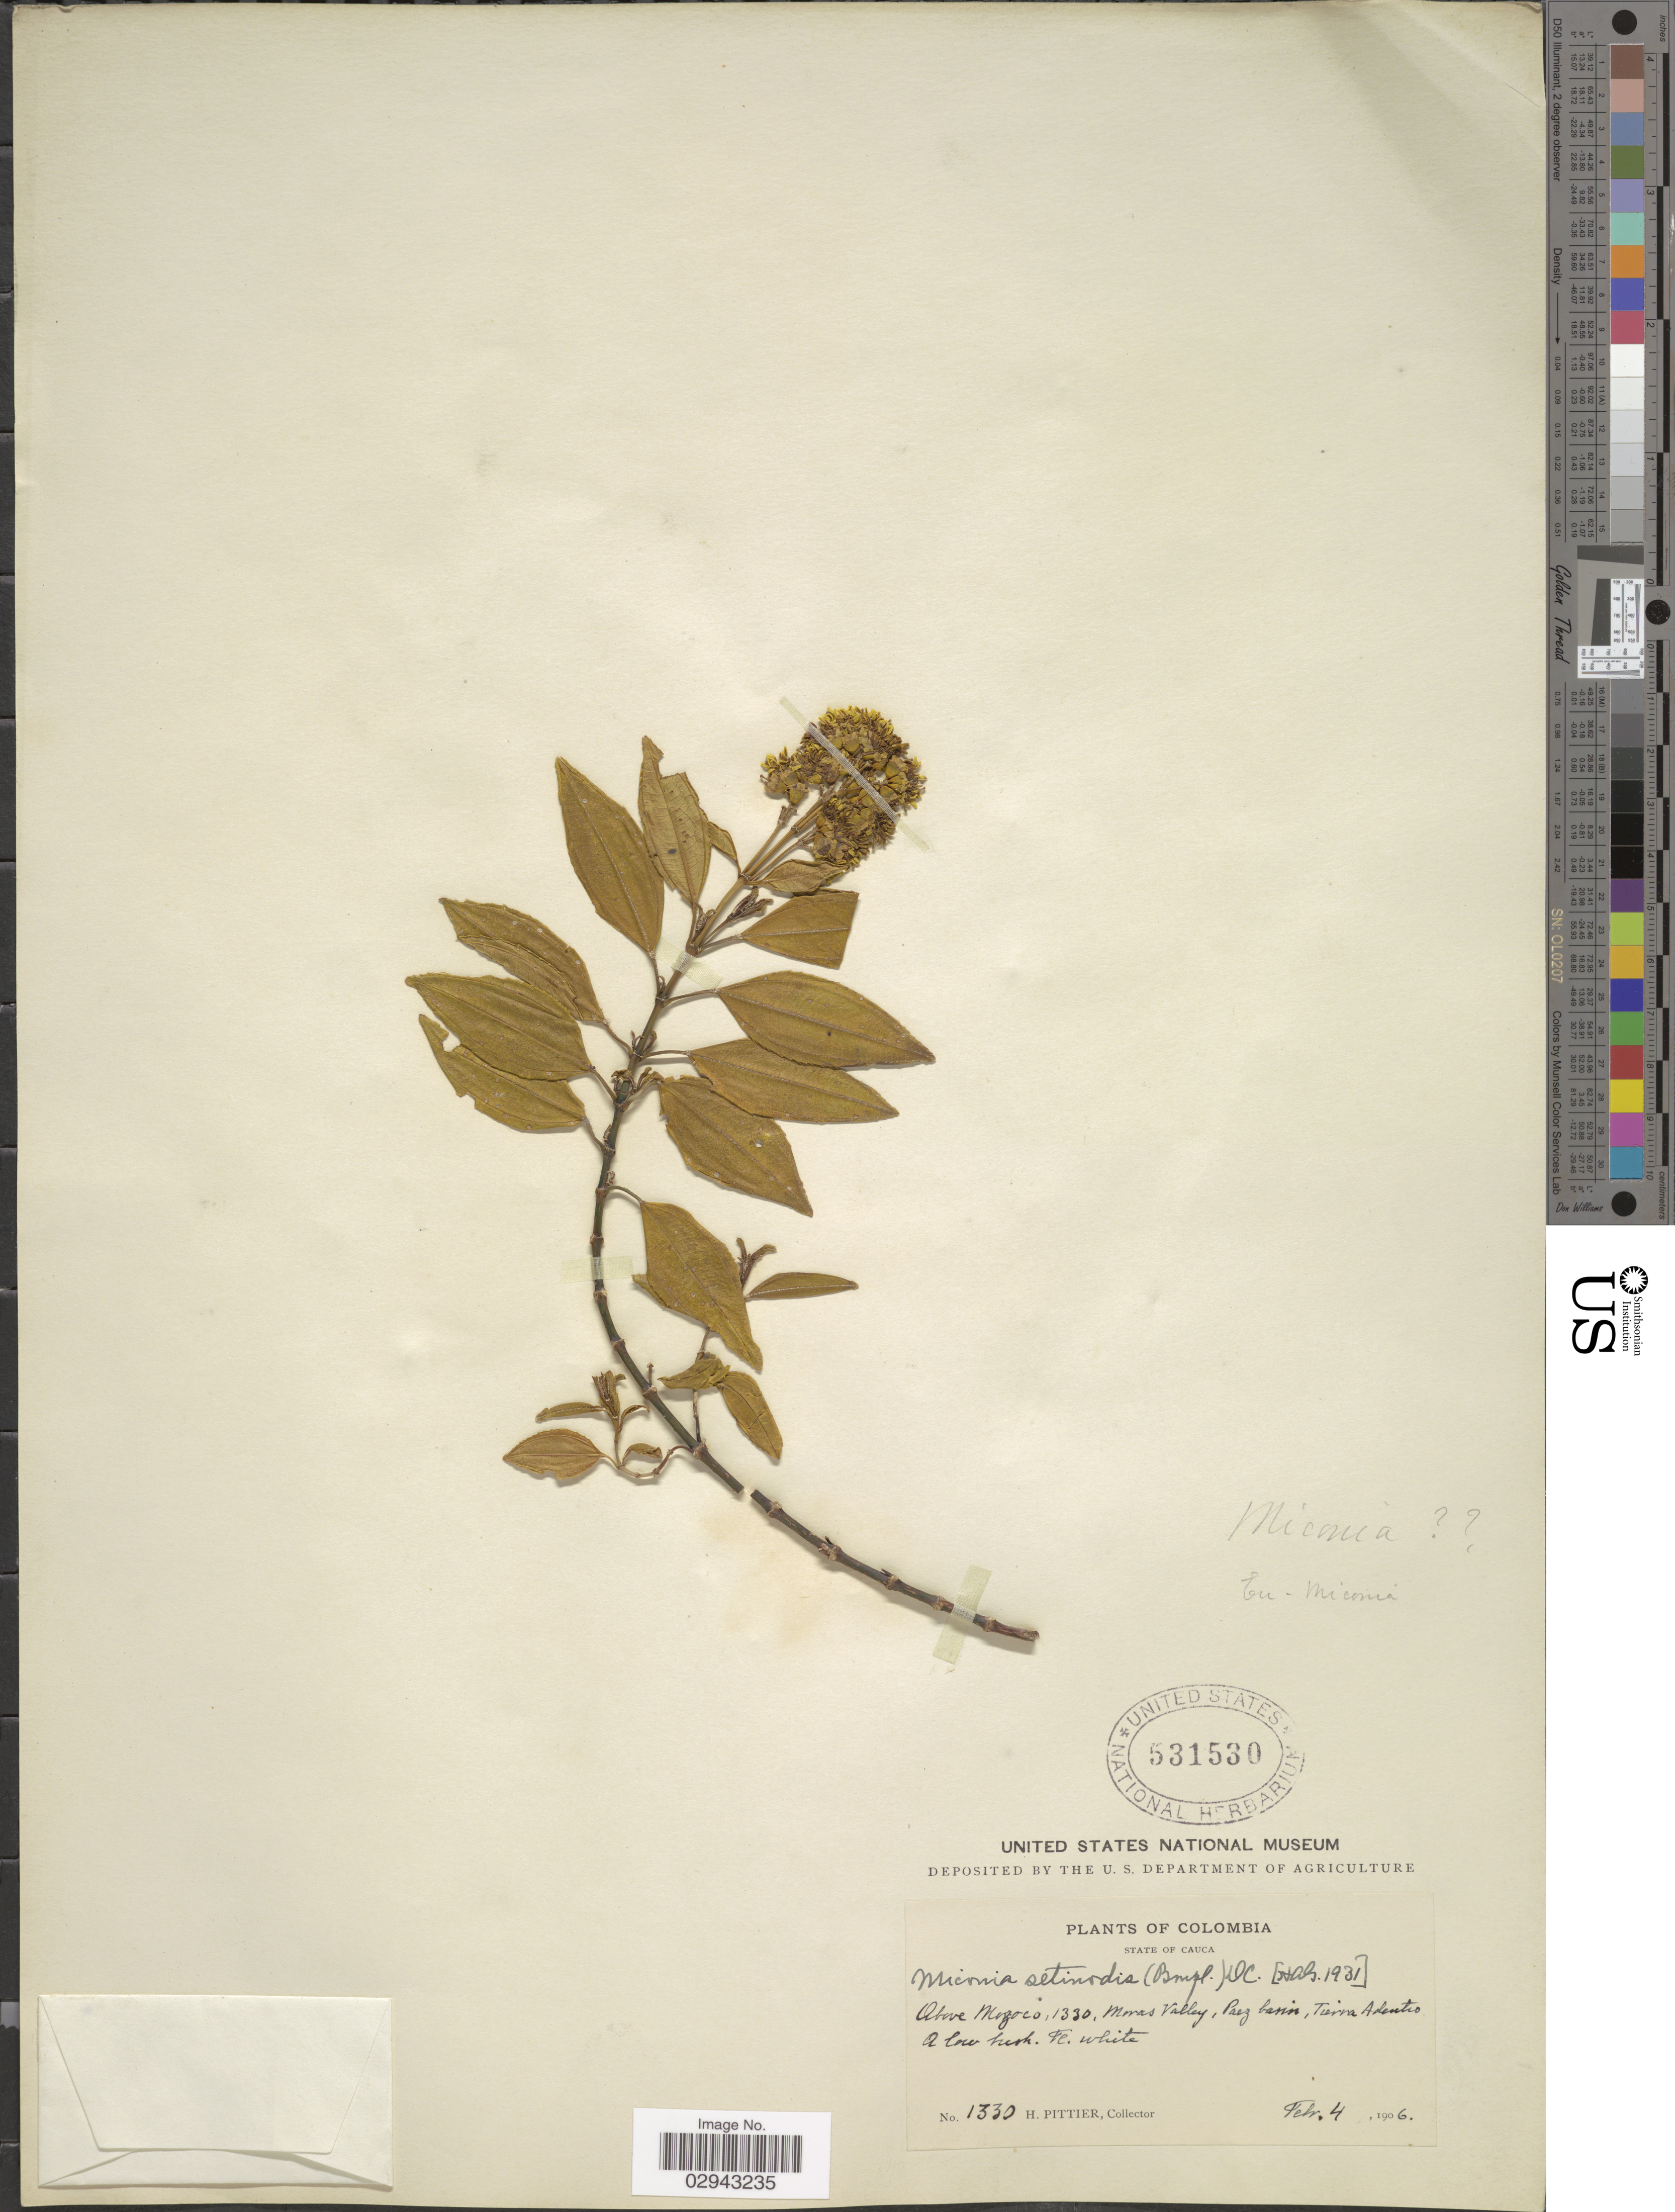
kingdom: Plantae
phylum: Tracheophyta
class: Magnoliopsida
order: Myrtales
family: Melastomataceae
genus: Miconia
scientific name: Miconia setinodis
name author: (Bonpl.) DC.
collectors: H. F. Pittier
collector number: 1330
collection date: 1906-02-04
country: Colombia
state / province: Cauca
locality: Above Mozoco, Moras Vallet, Paez basin, Tierra Adentro.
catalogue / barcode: US 531530